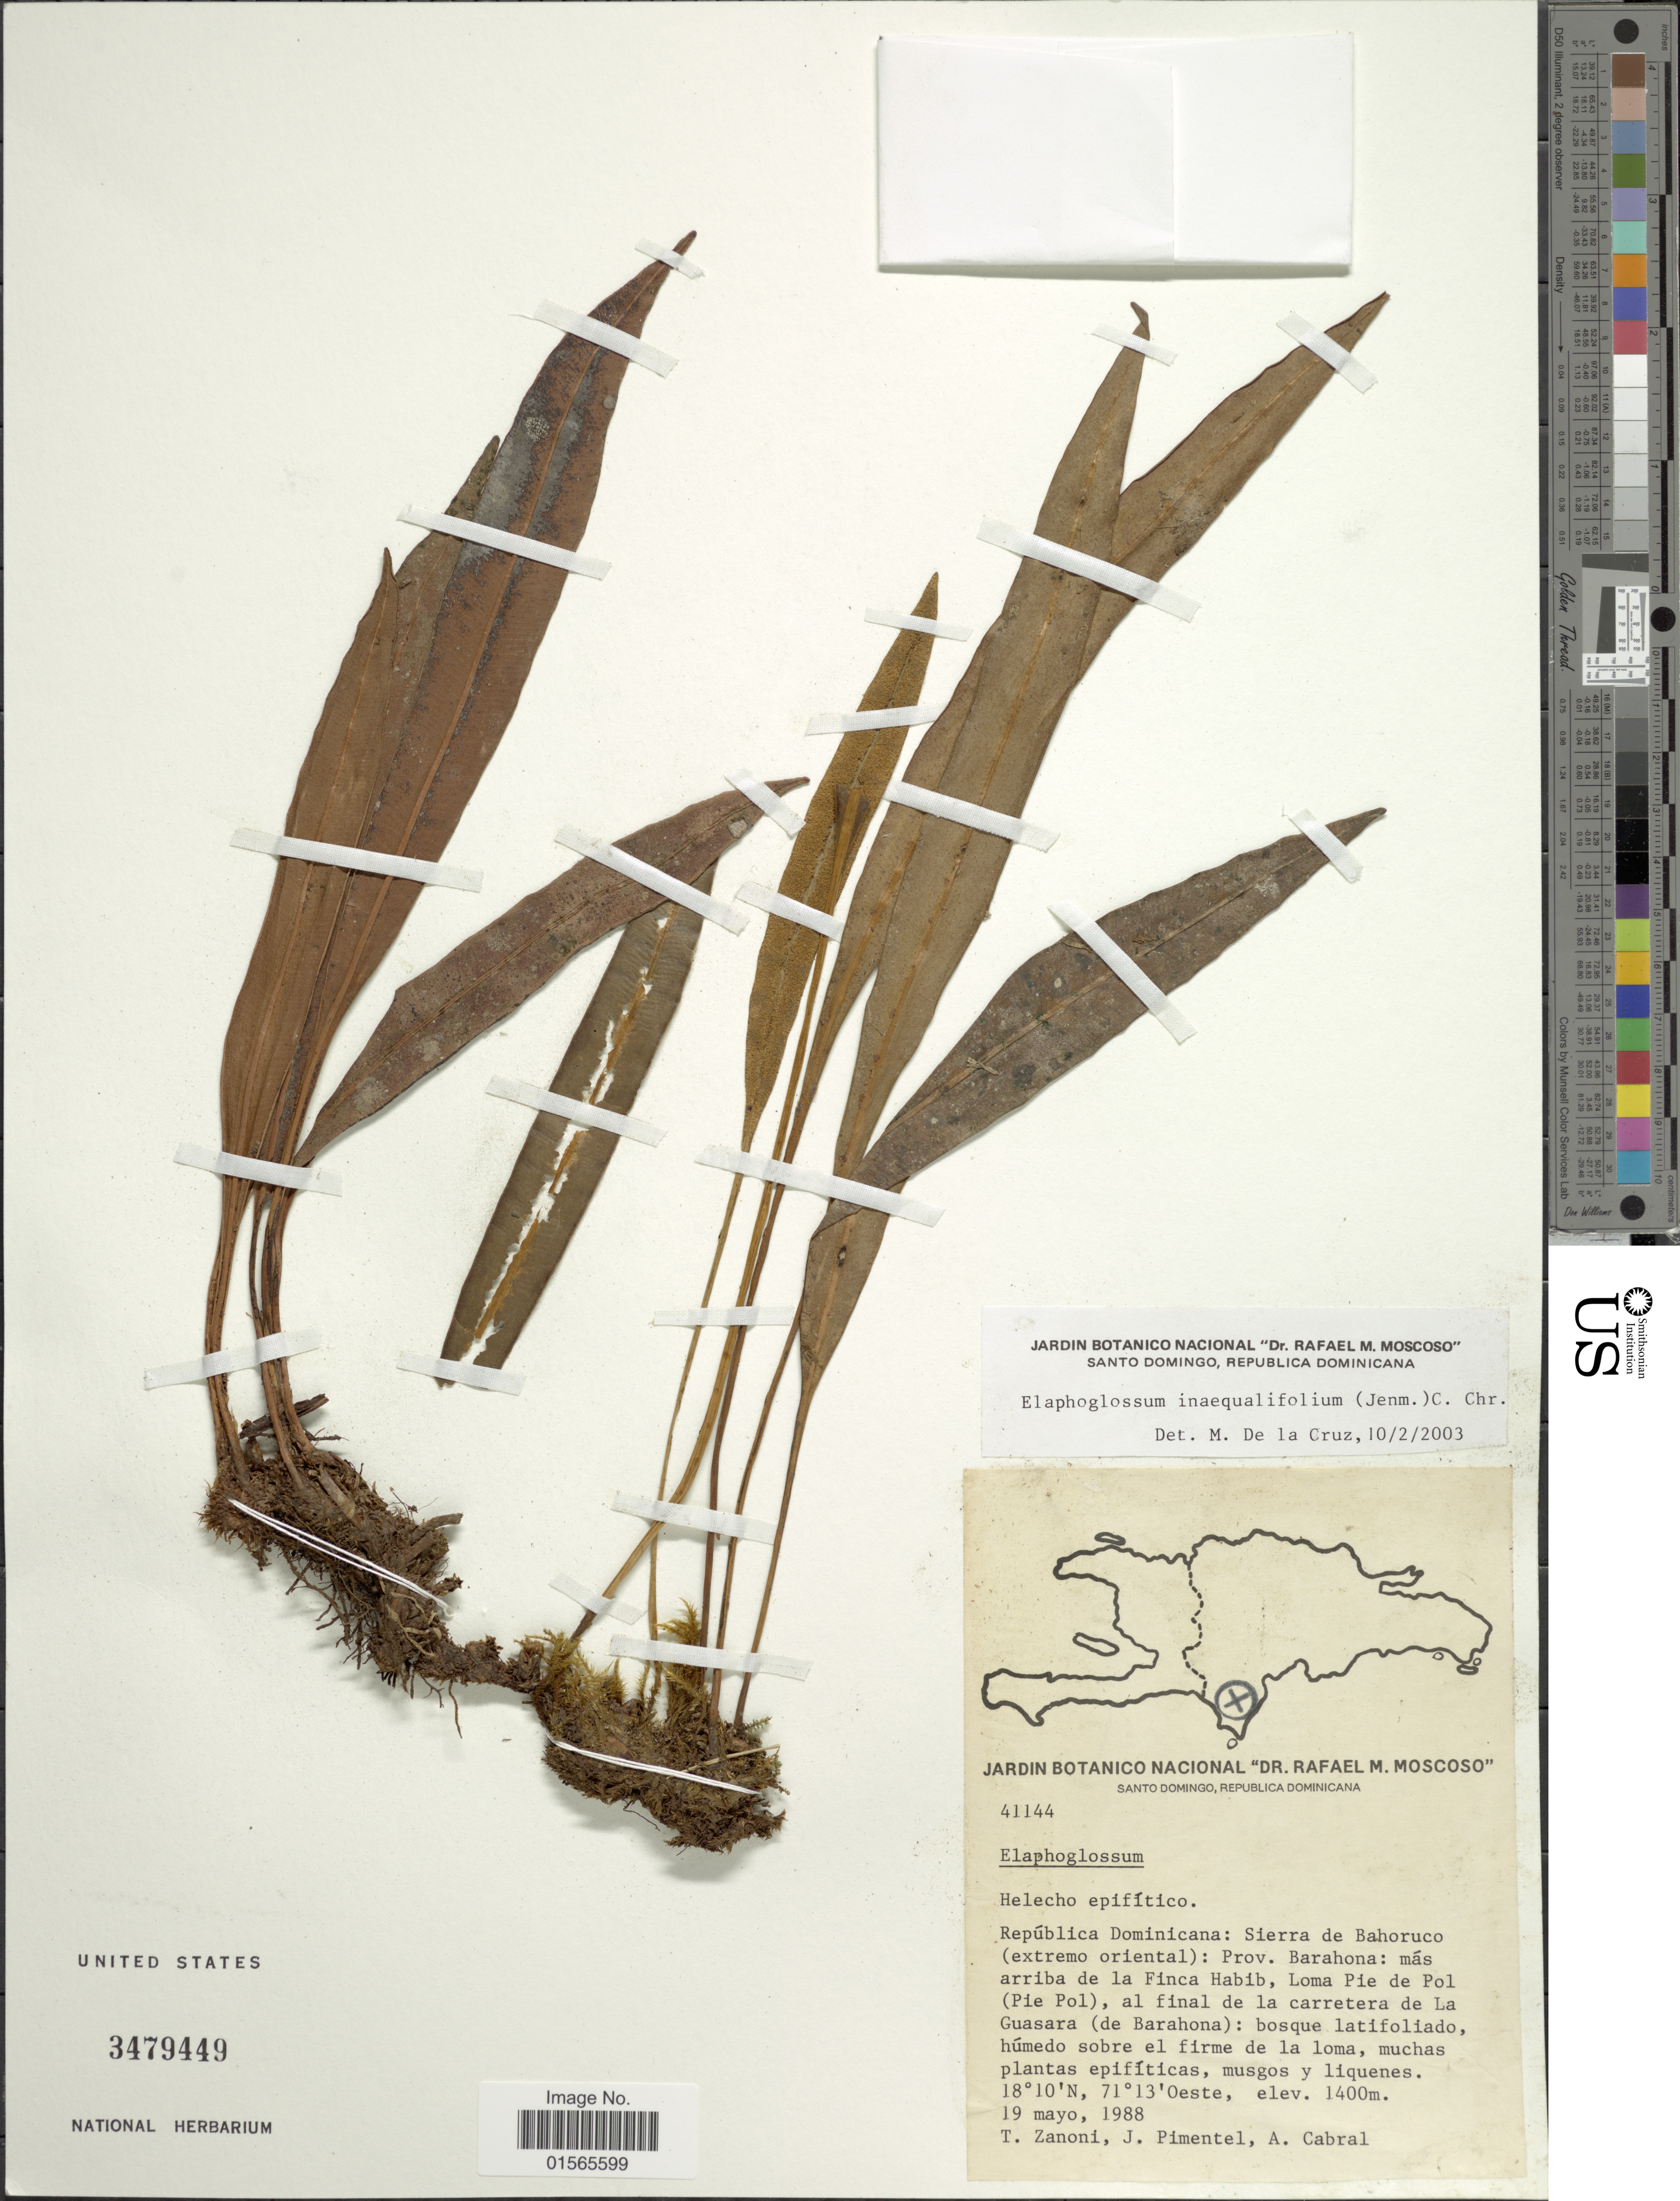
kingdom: Plantae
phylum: Tracheophyta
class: Polypodiopsida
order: Polypodiales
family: Dryopteridaceae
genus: Elaphoglossum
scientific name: Elaphoglossum inaequalifolium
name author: (Jenman) C. Chr.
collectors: T. A. Zanoni, J. Pimentel & A. Cabral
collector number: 41144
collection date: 1988-05-19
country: Dominican Republic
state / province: Barahona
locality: Sierra de Bahoruco (extremo oriental): más arriba de la Finca Habib, Loma Pie de Pol (Pie Pol), al final de la carreter de la Guasara (de Barahona)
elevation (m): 1400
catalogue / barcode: US 3479449